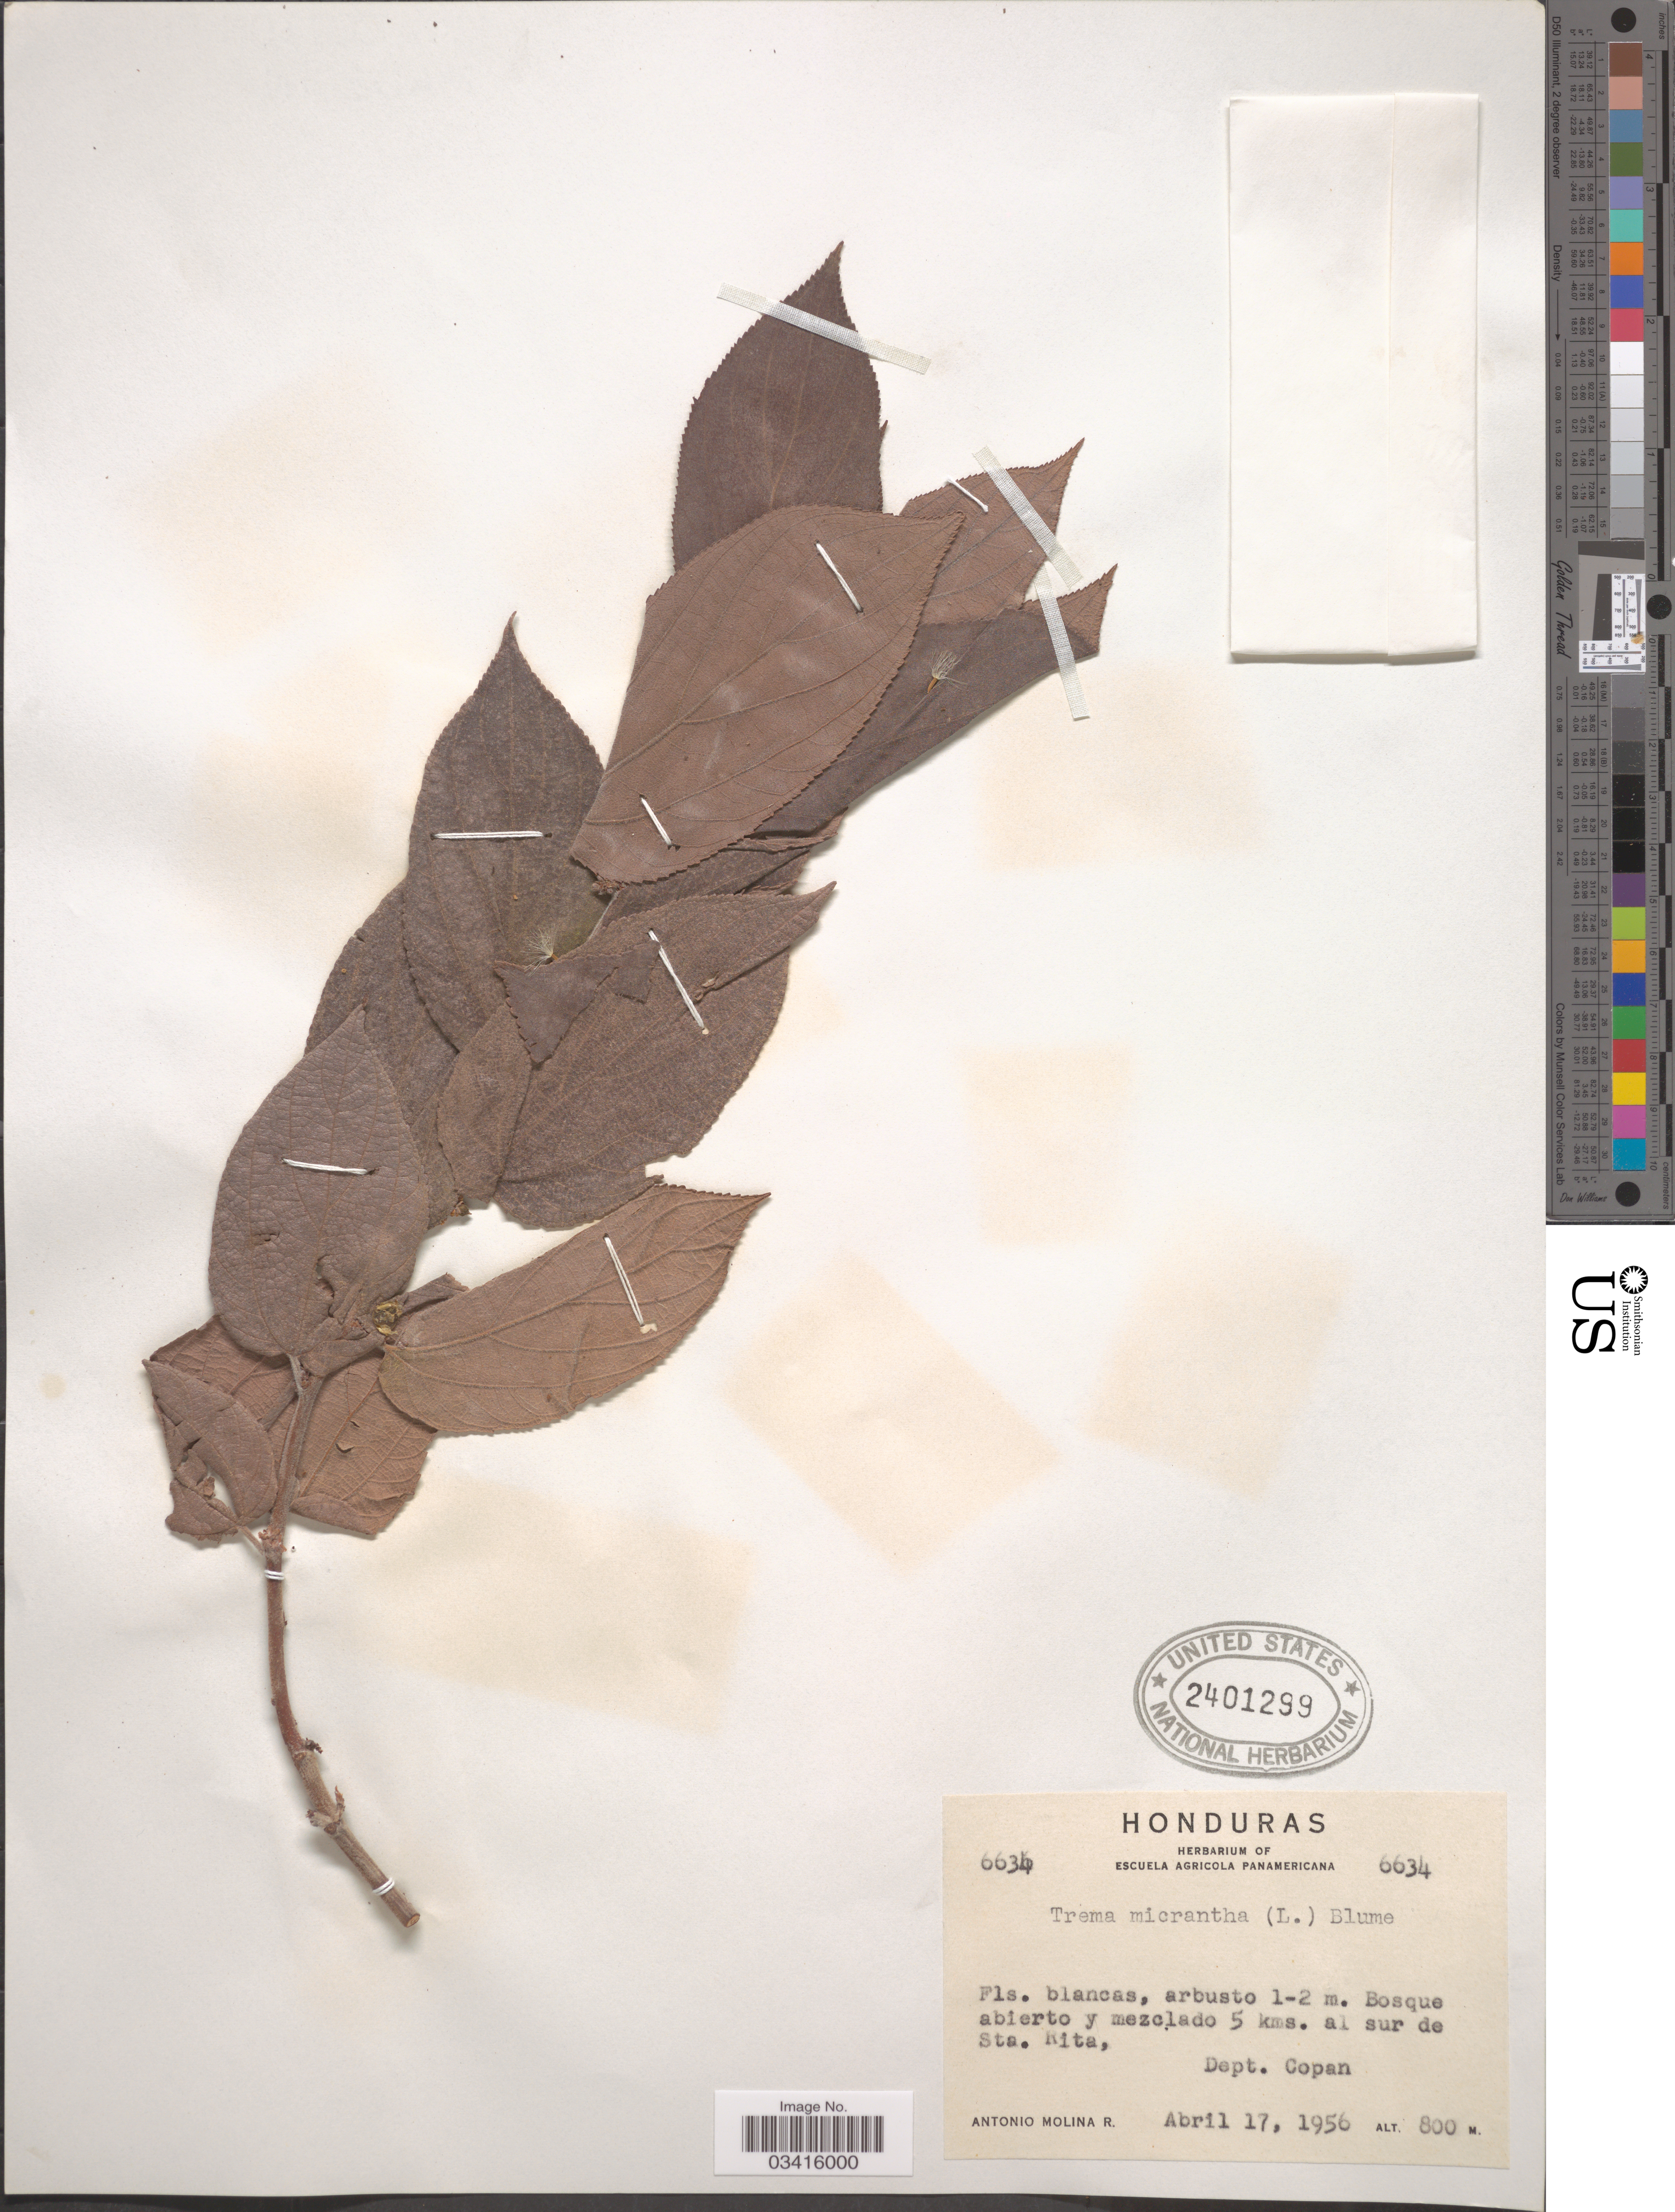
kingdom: Plantae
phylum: Tracheophyta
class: Magnoliopsida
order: Rosales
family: Cannabaceae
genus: Trema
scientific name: Trema micranthum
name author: (L.) Blume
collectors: A. Molina R.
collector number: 6634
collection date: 1956-04-17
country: Honduras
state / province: Copán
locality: Bosque abierto y mezclado 5 kms. al sur de Sta. Rita, Dept. Copan.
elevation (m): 800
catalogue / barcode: US 2401299